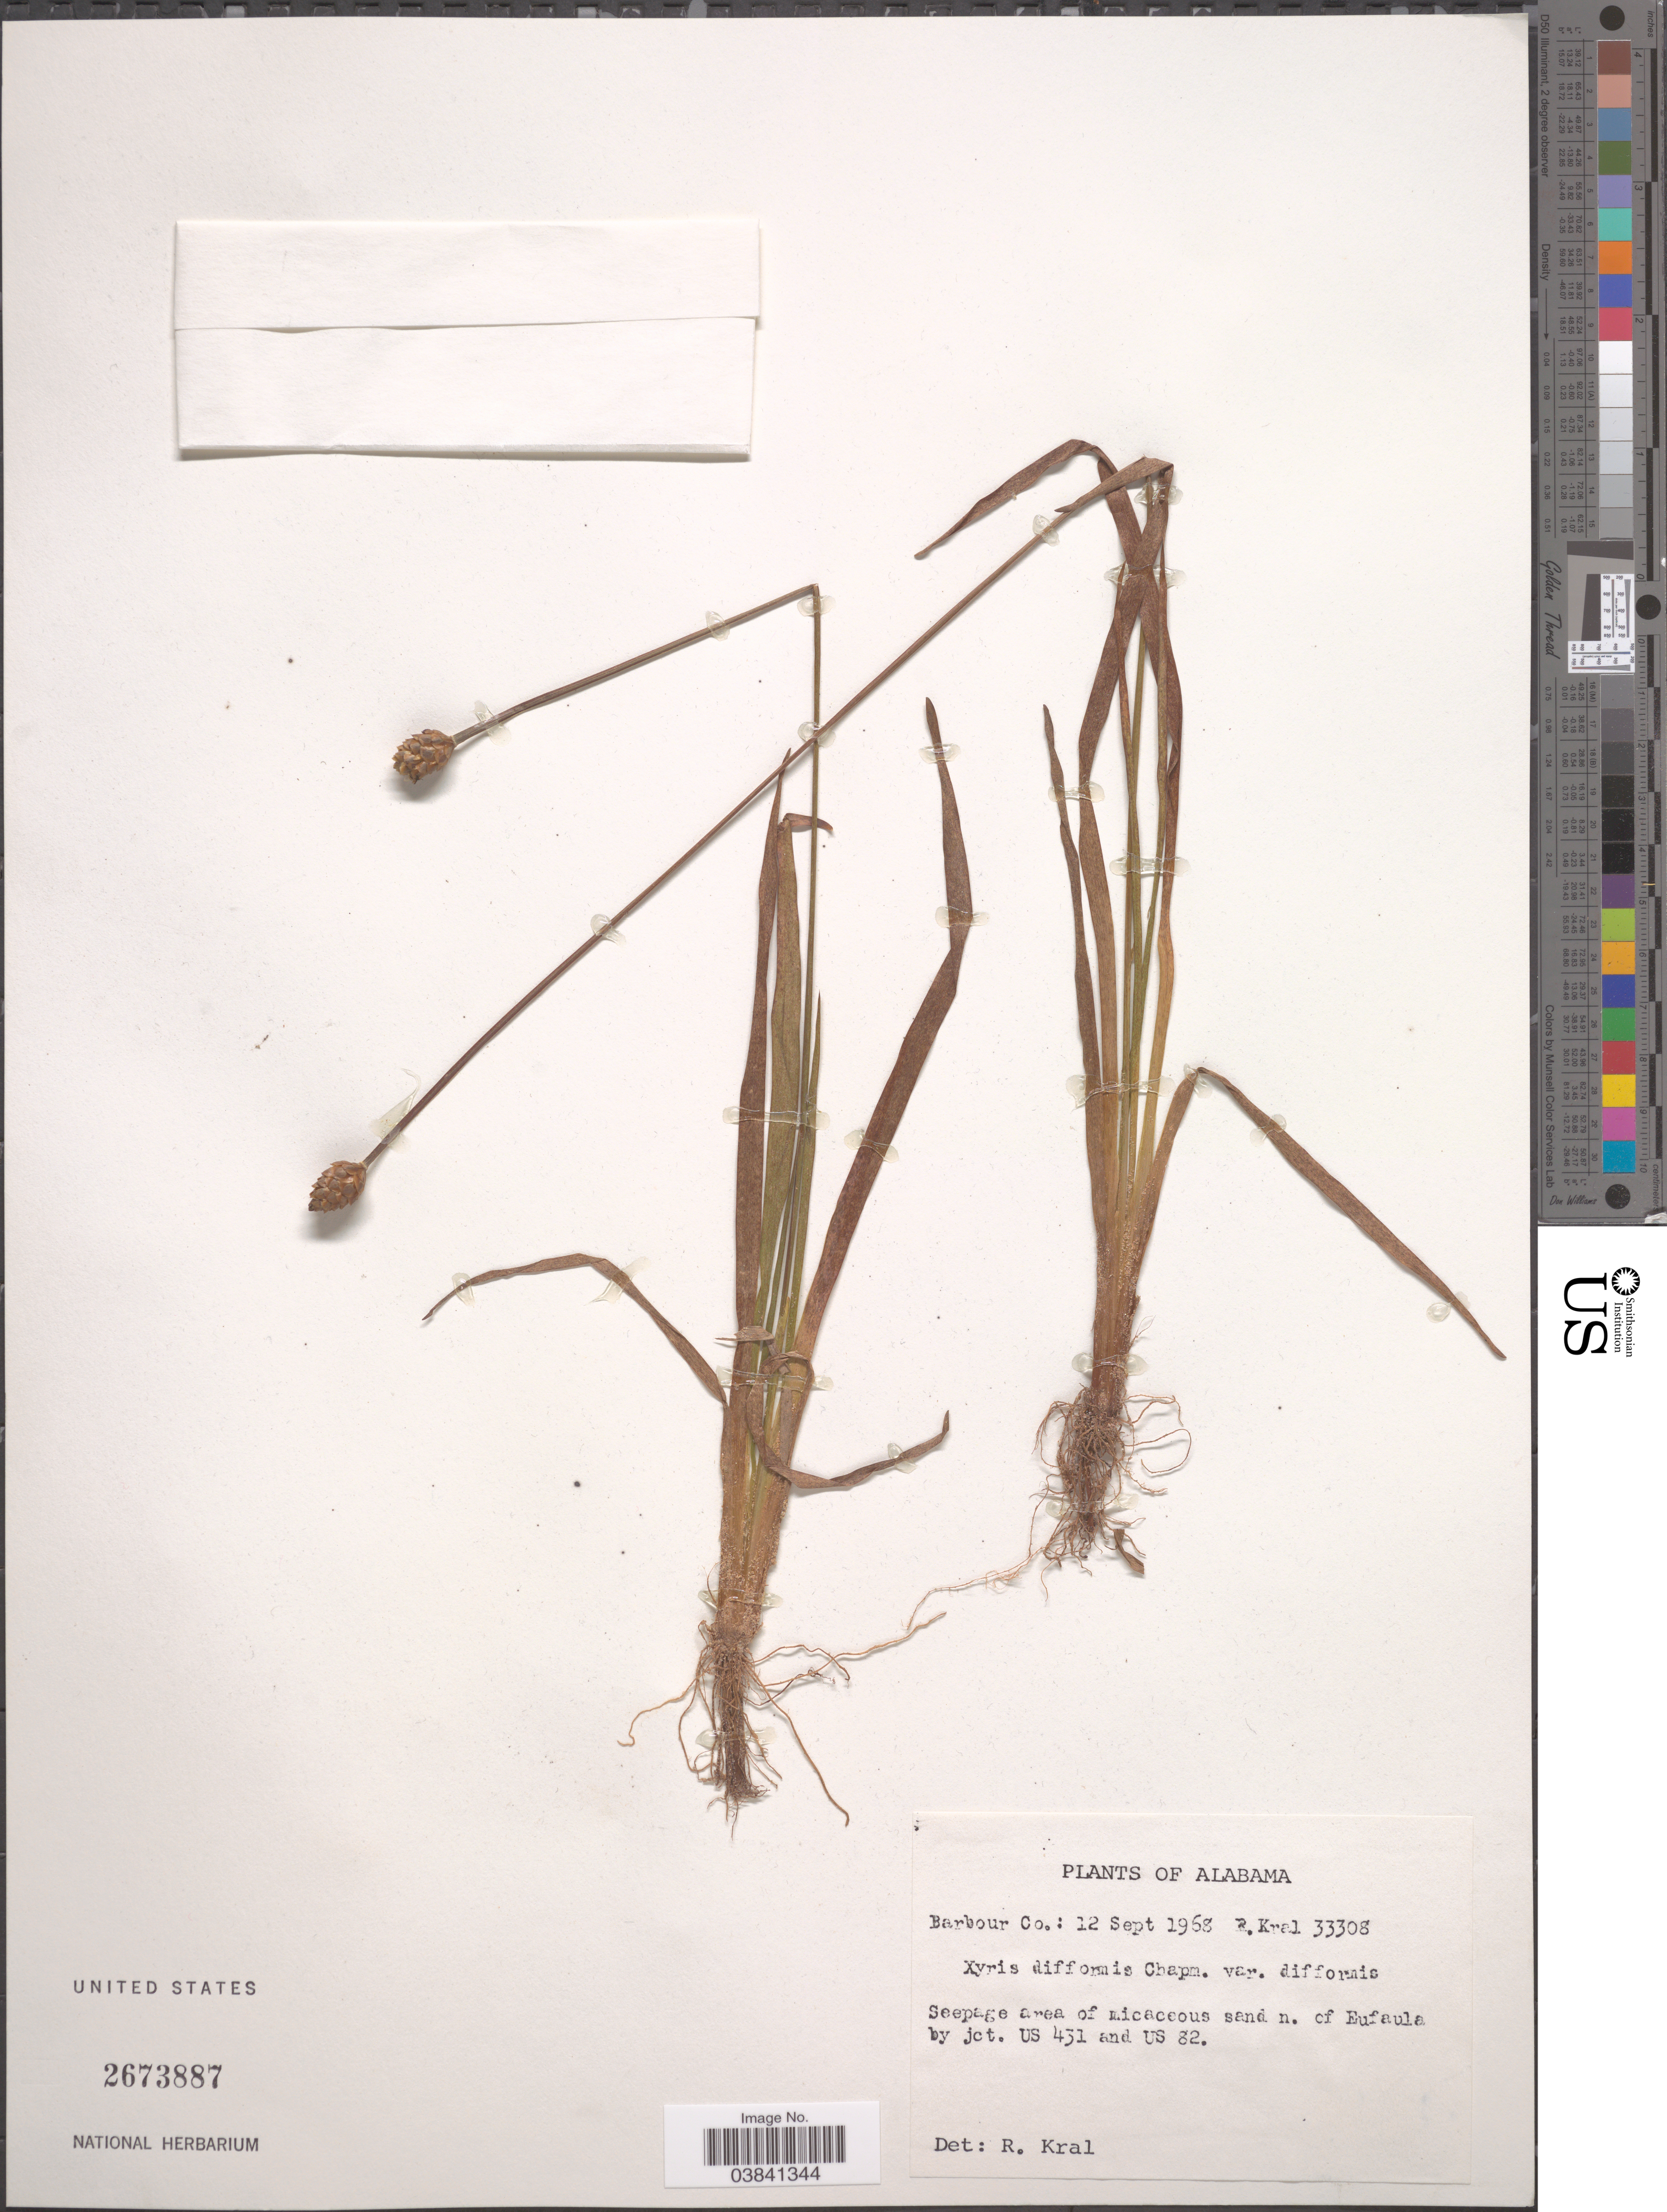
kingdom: Plantae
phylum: Tracheophyta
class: Liliopsida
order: Poales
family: Xyridaceae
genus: Xyris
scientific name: Xyris difformis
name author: Chapm.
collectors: R. Kral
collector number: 33308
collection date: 1968-09-12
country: United States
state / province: Alabama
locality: Barbour Co.: Seepage area of micaceous sand n. of Eufaula by jct. US 431 and US 82.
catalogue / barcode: US 2673887